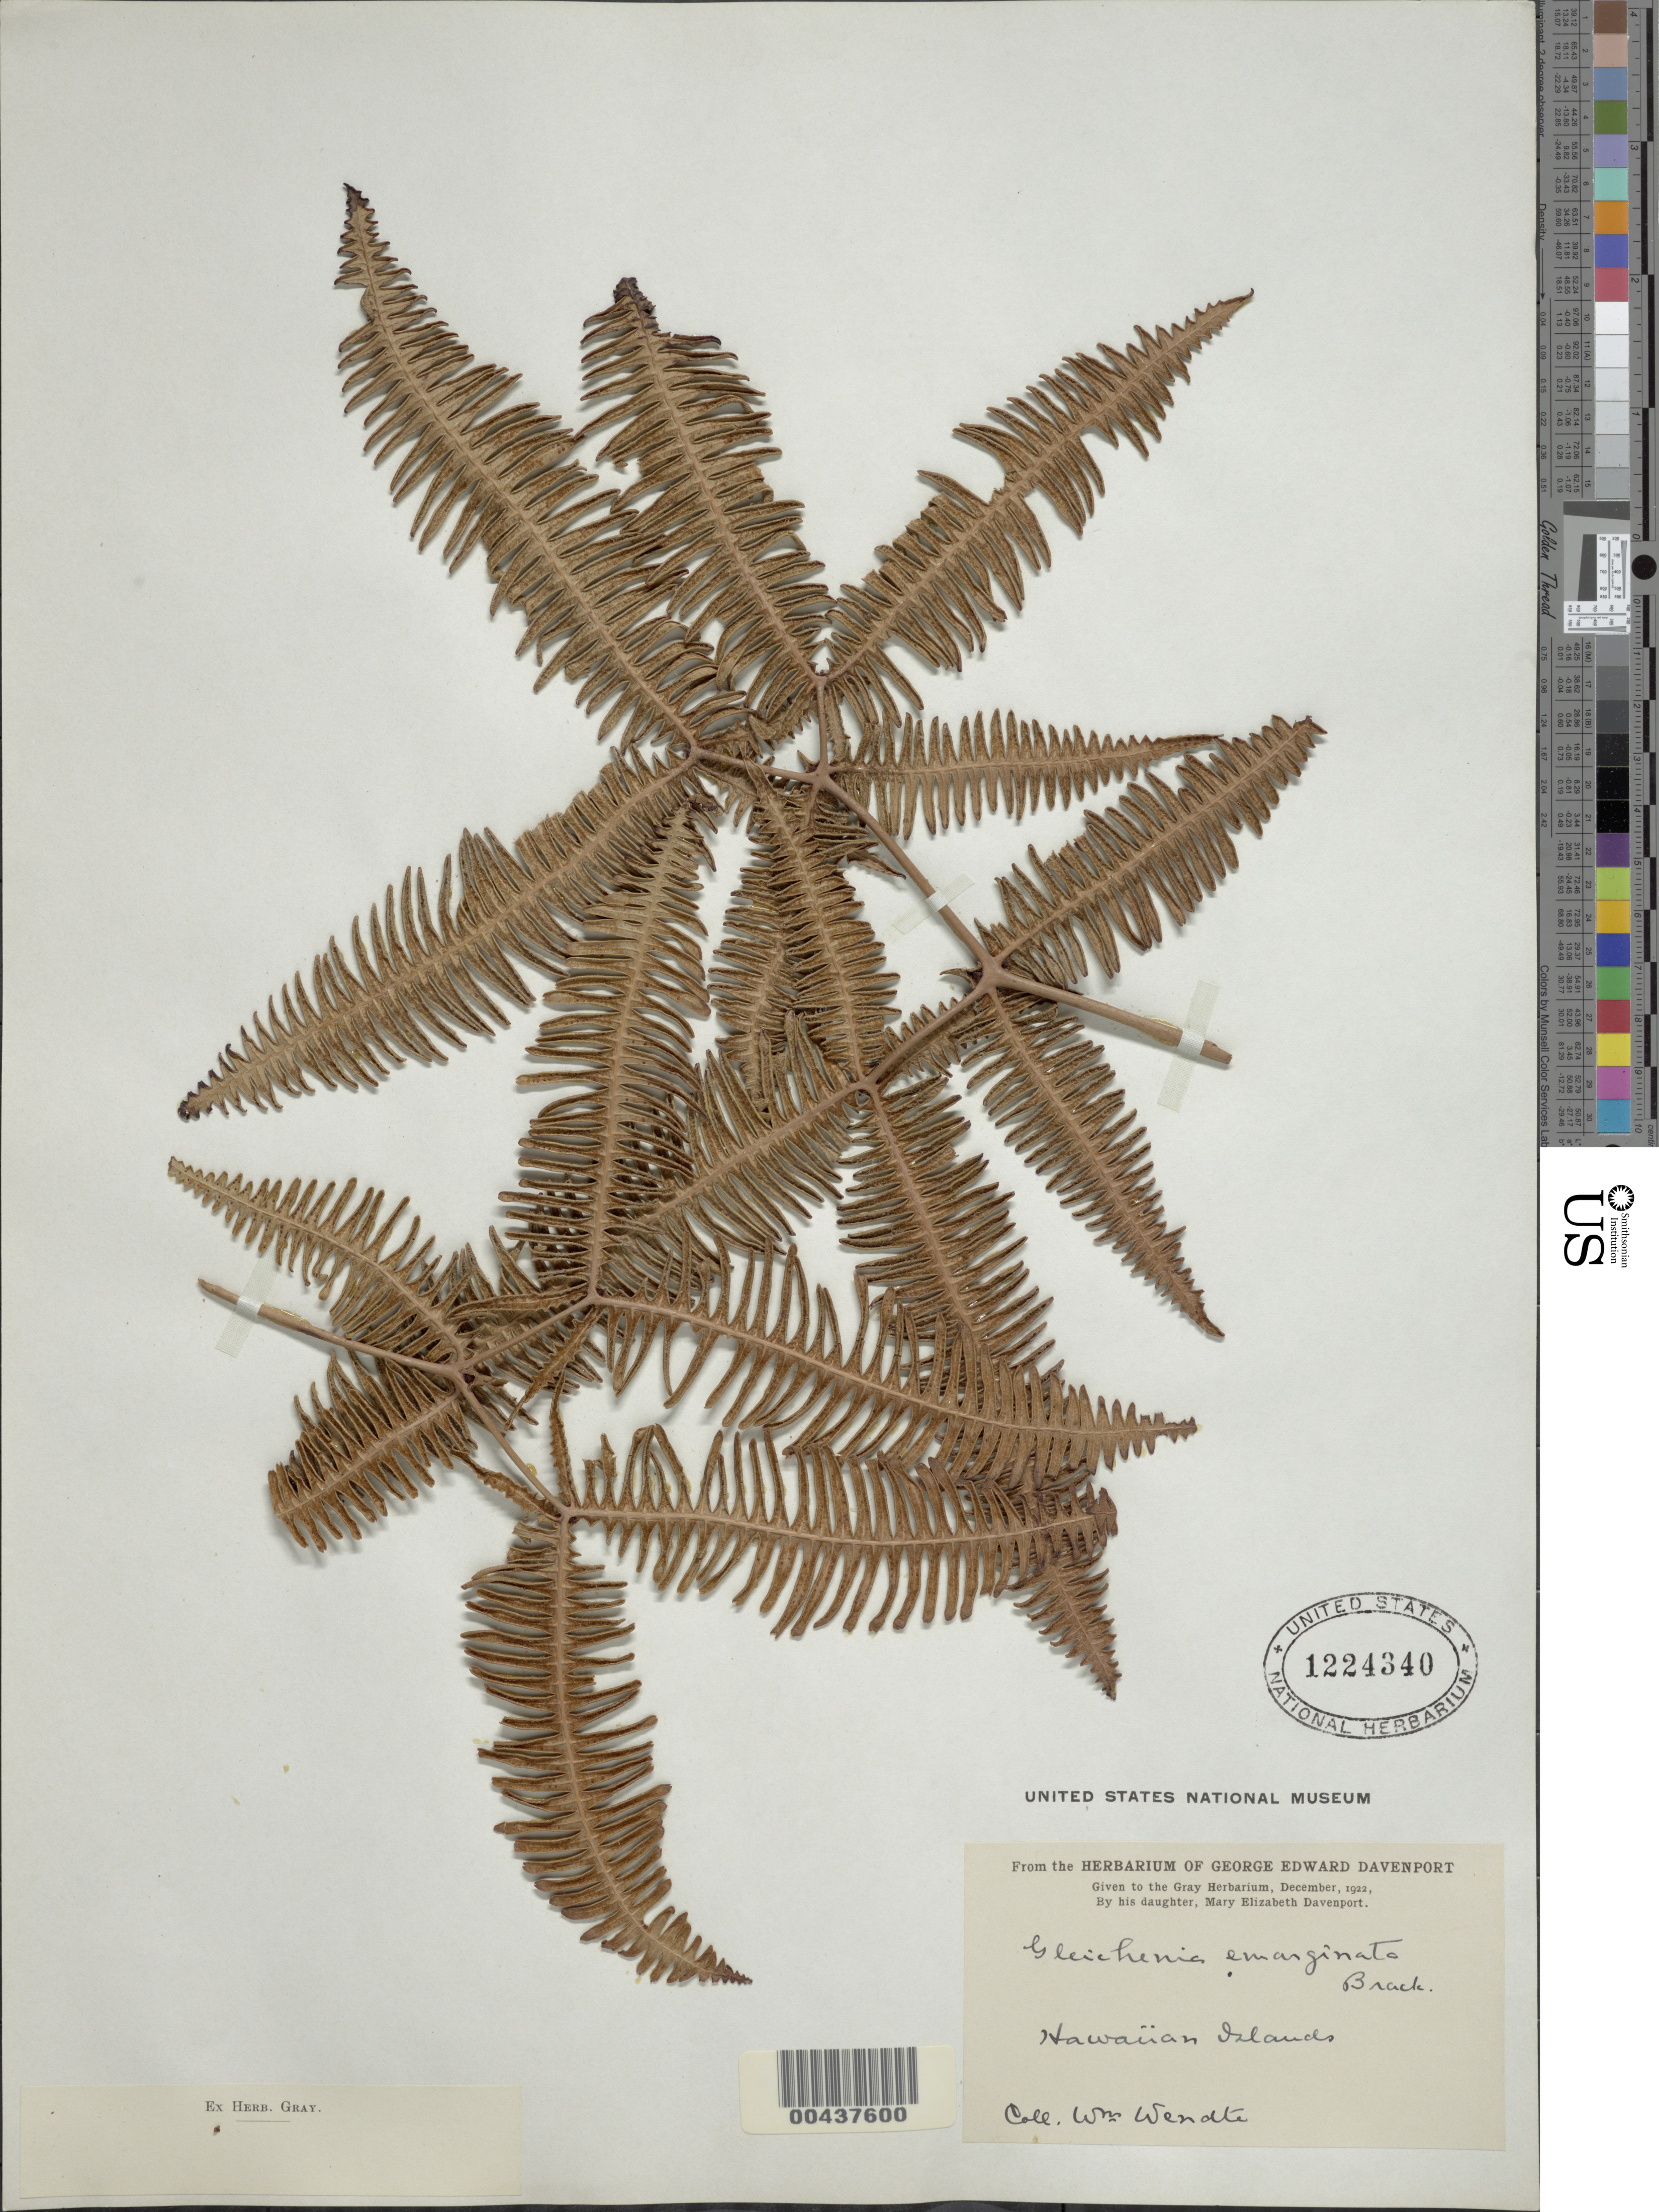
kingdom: Plantae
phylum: Tracheophyta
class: Polypodiopsida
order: Gleicheniales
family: Gleicheniaceae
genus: Dicranopteris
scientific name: Dicranopteris linearis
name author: (Burm. f.) Underw.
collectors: W. Wendte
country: United States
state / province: Hawaii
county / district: Kauai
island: Kaua'i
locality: Hawaiian Islands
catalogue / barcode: US 1224340